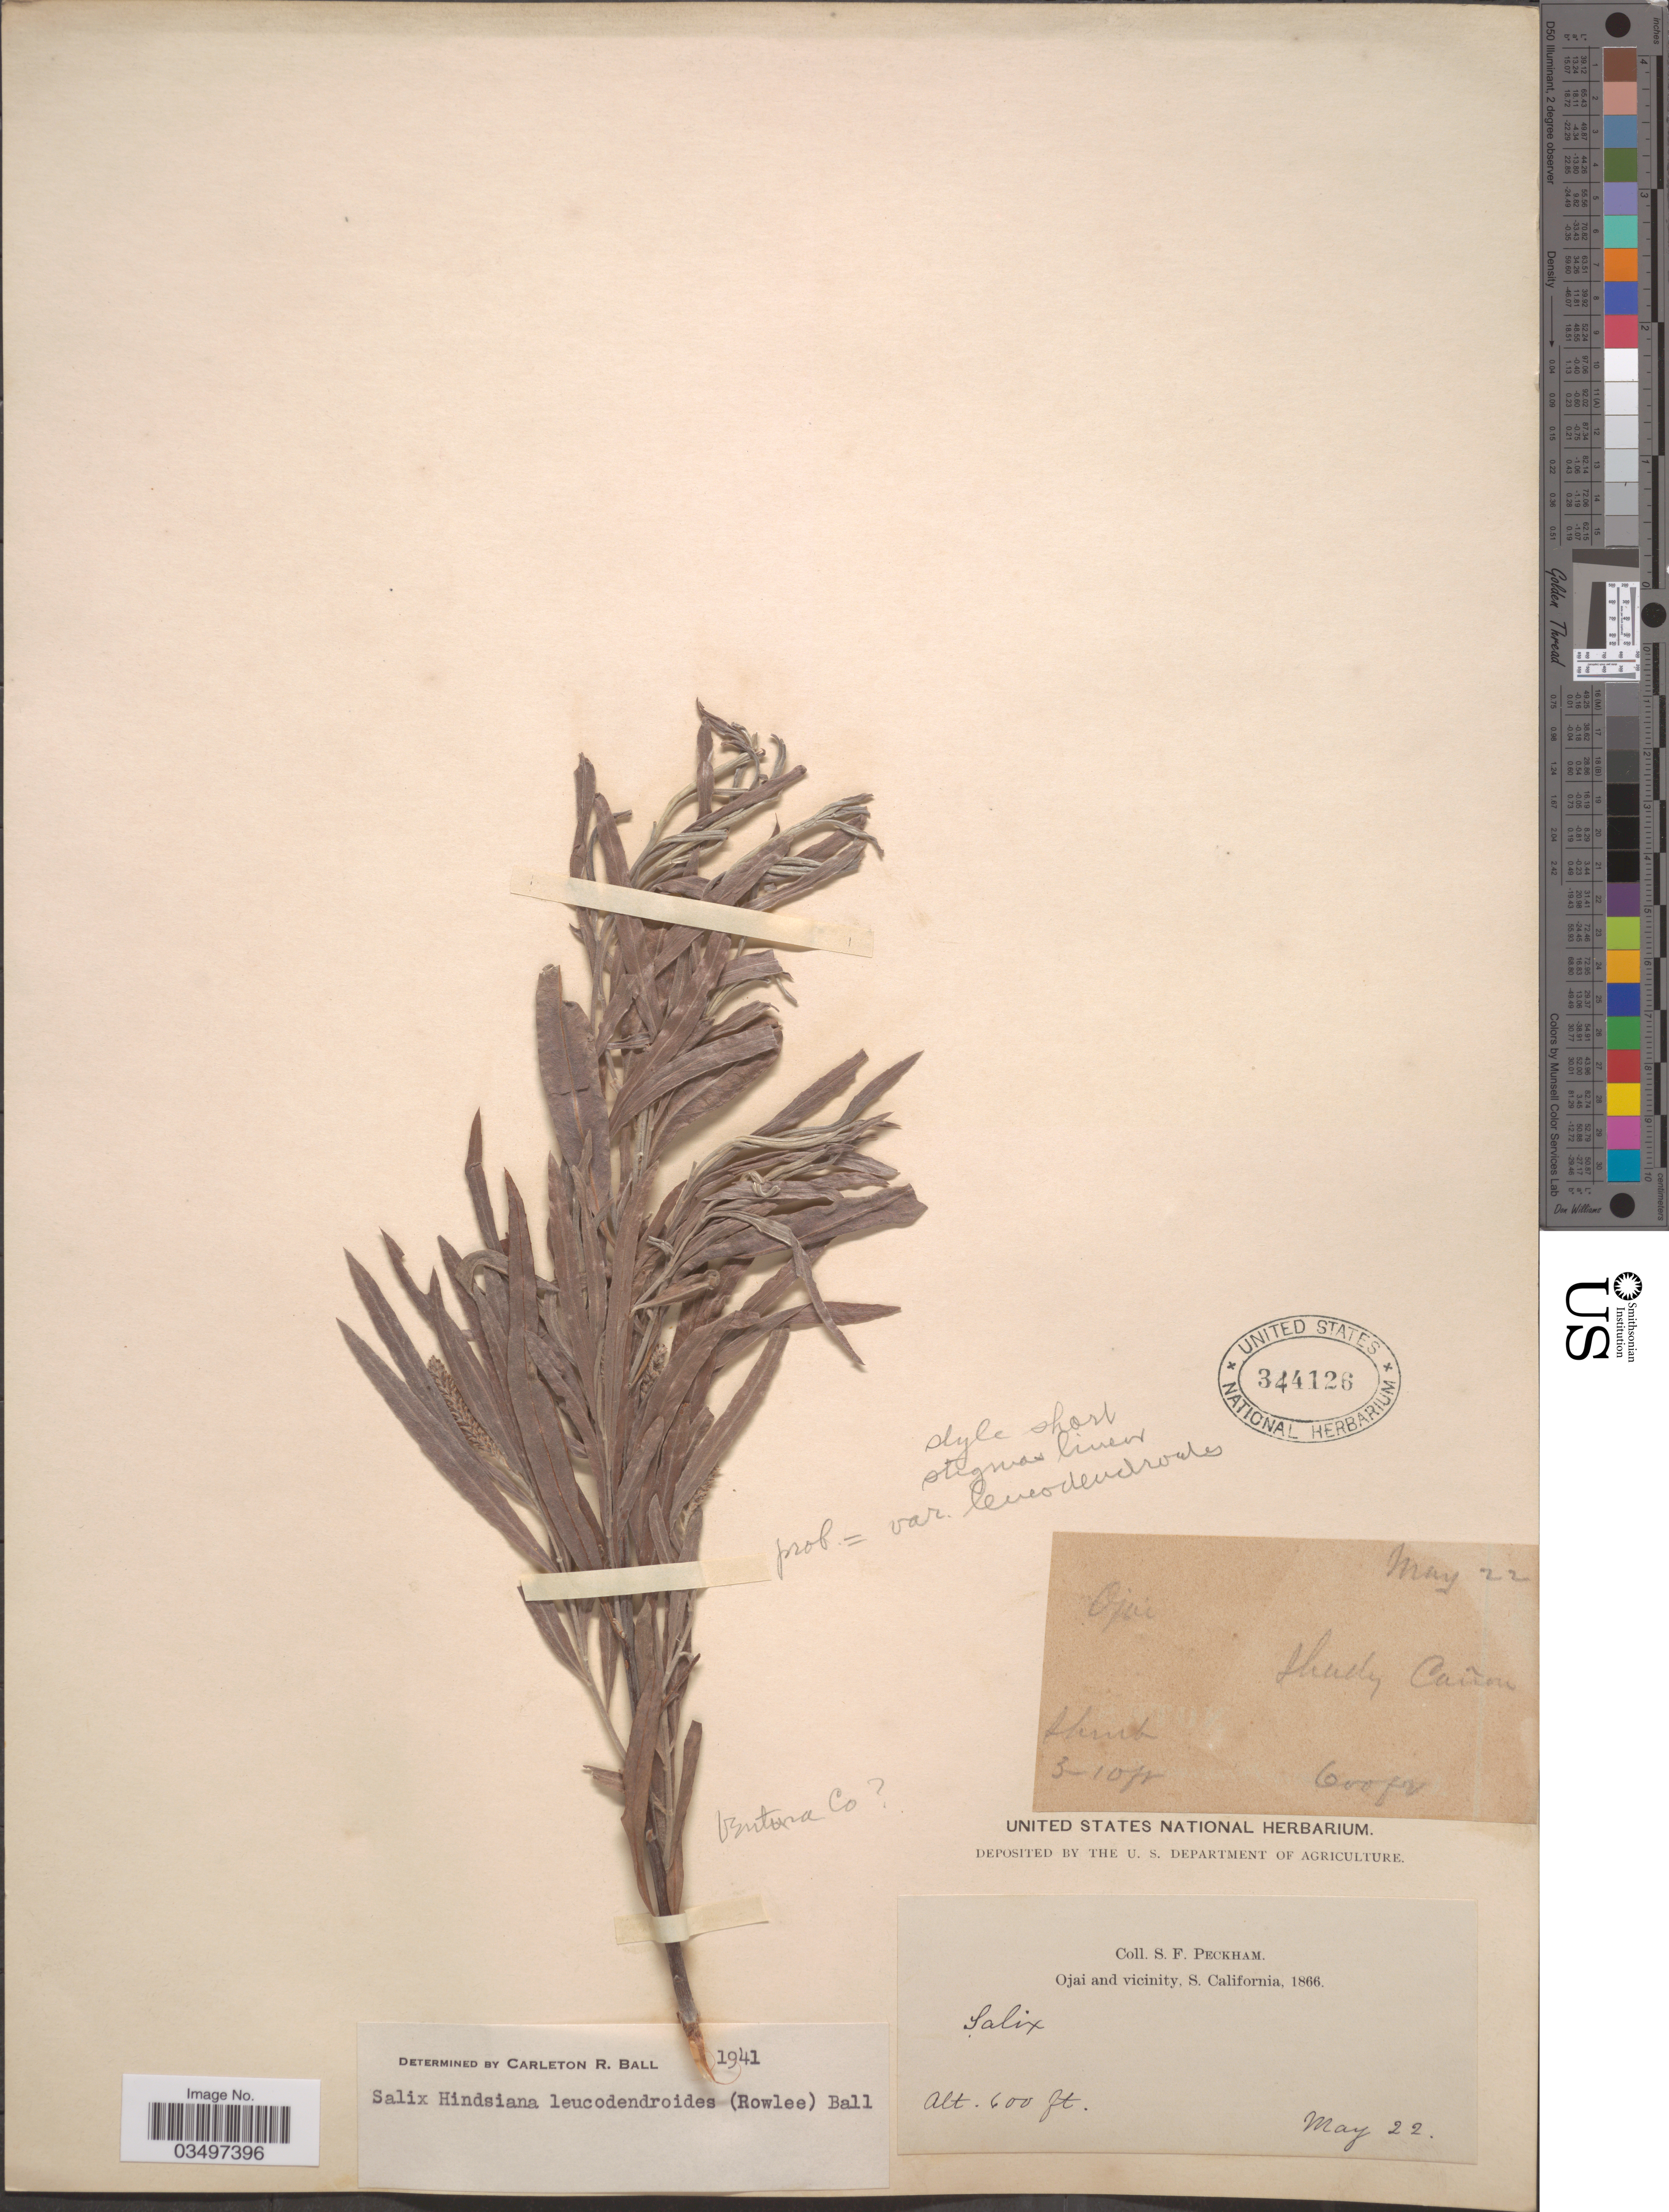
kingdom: Plantae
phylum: Tracheophyta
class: Magnoliopsida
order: Malpighiales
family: Salicaceae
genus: Salix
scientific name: Salix hindsiana var. leucodendroides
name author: (Rowlee) C.R. Ball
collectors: S. Peckham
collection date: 1866-05-22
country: United States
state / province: California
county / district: Ventura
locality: Ojai and vicinity, S. California. Ventura Co [unsure placement].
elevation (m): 183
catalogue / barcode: US 344126